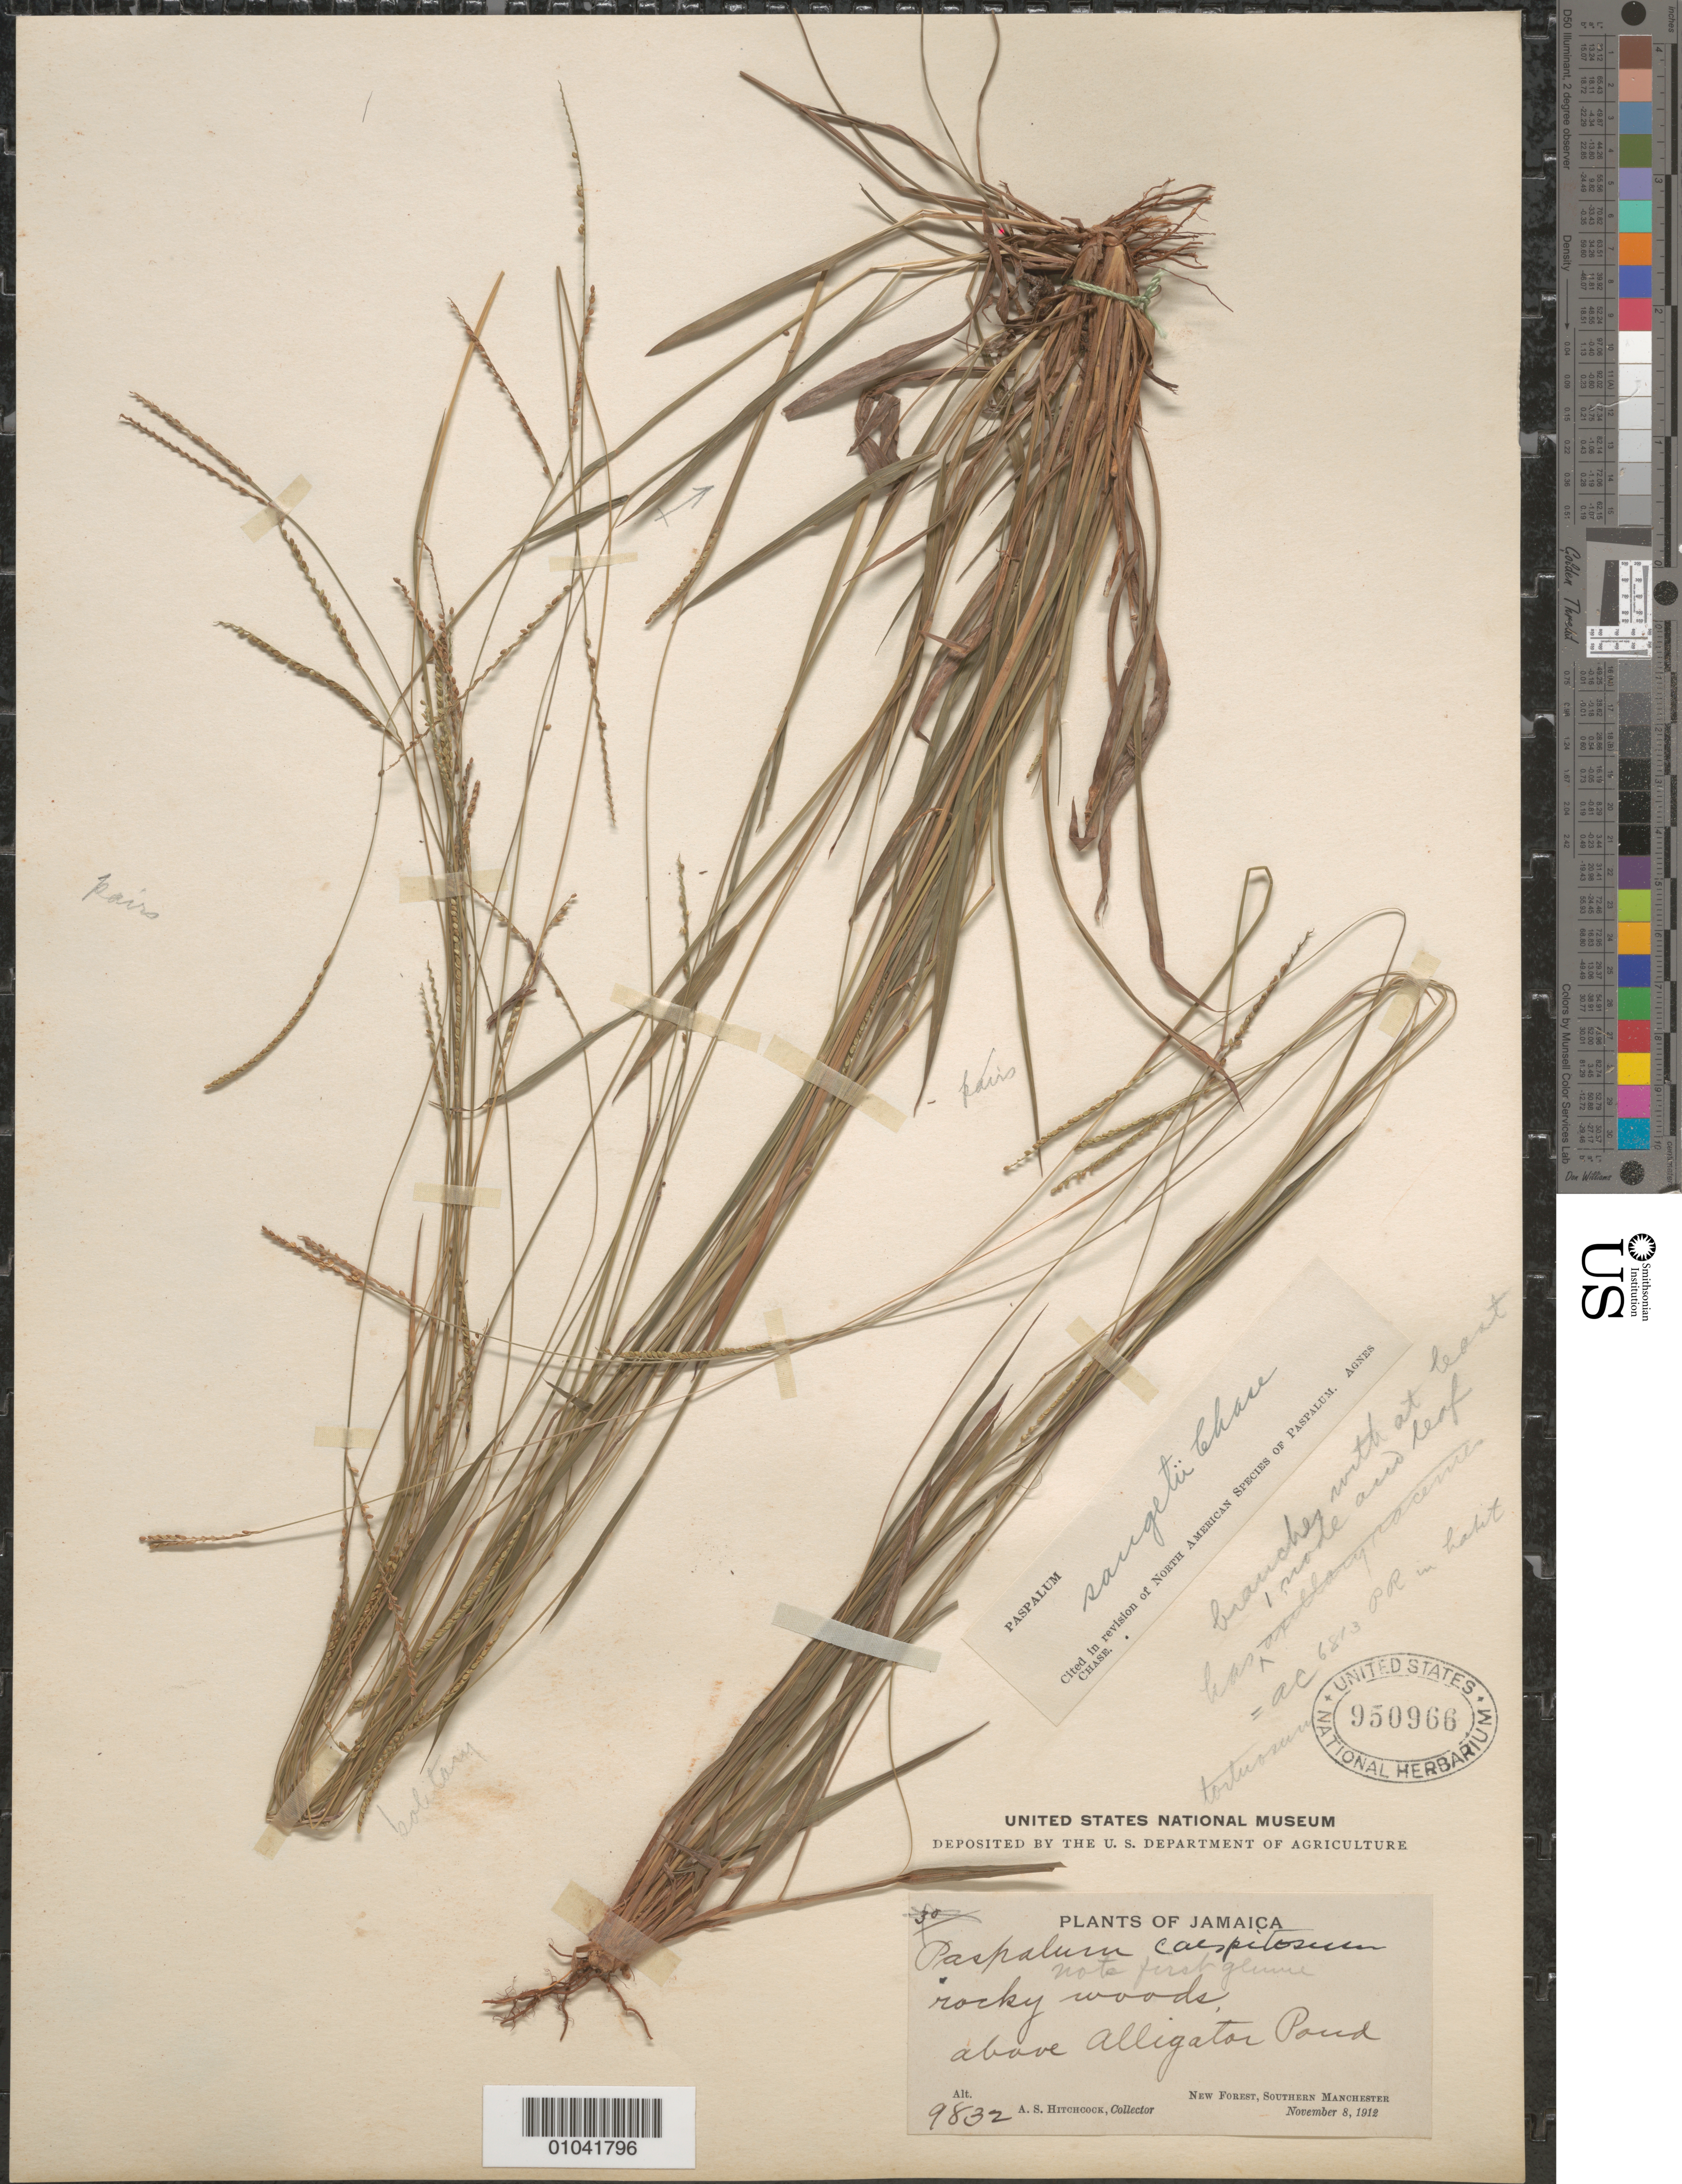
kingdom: Plantae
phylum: Tracheophyta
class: Liliopsida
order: Poales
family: Poaceae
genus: Paspalum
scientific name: Paspalum saugetii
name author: Chase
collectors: A. S. Hitchcock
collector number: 9832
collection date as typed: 08 Nov 1912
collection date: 1912-11-08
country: Jamaica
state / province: Manchester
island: Jamaica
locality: New Forest, Southern Manchester, above Alligator Pond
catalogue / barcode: US 950966